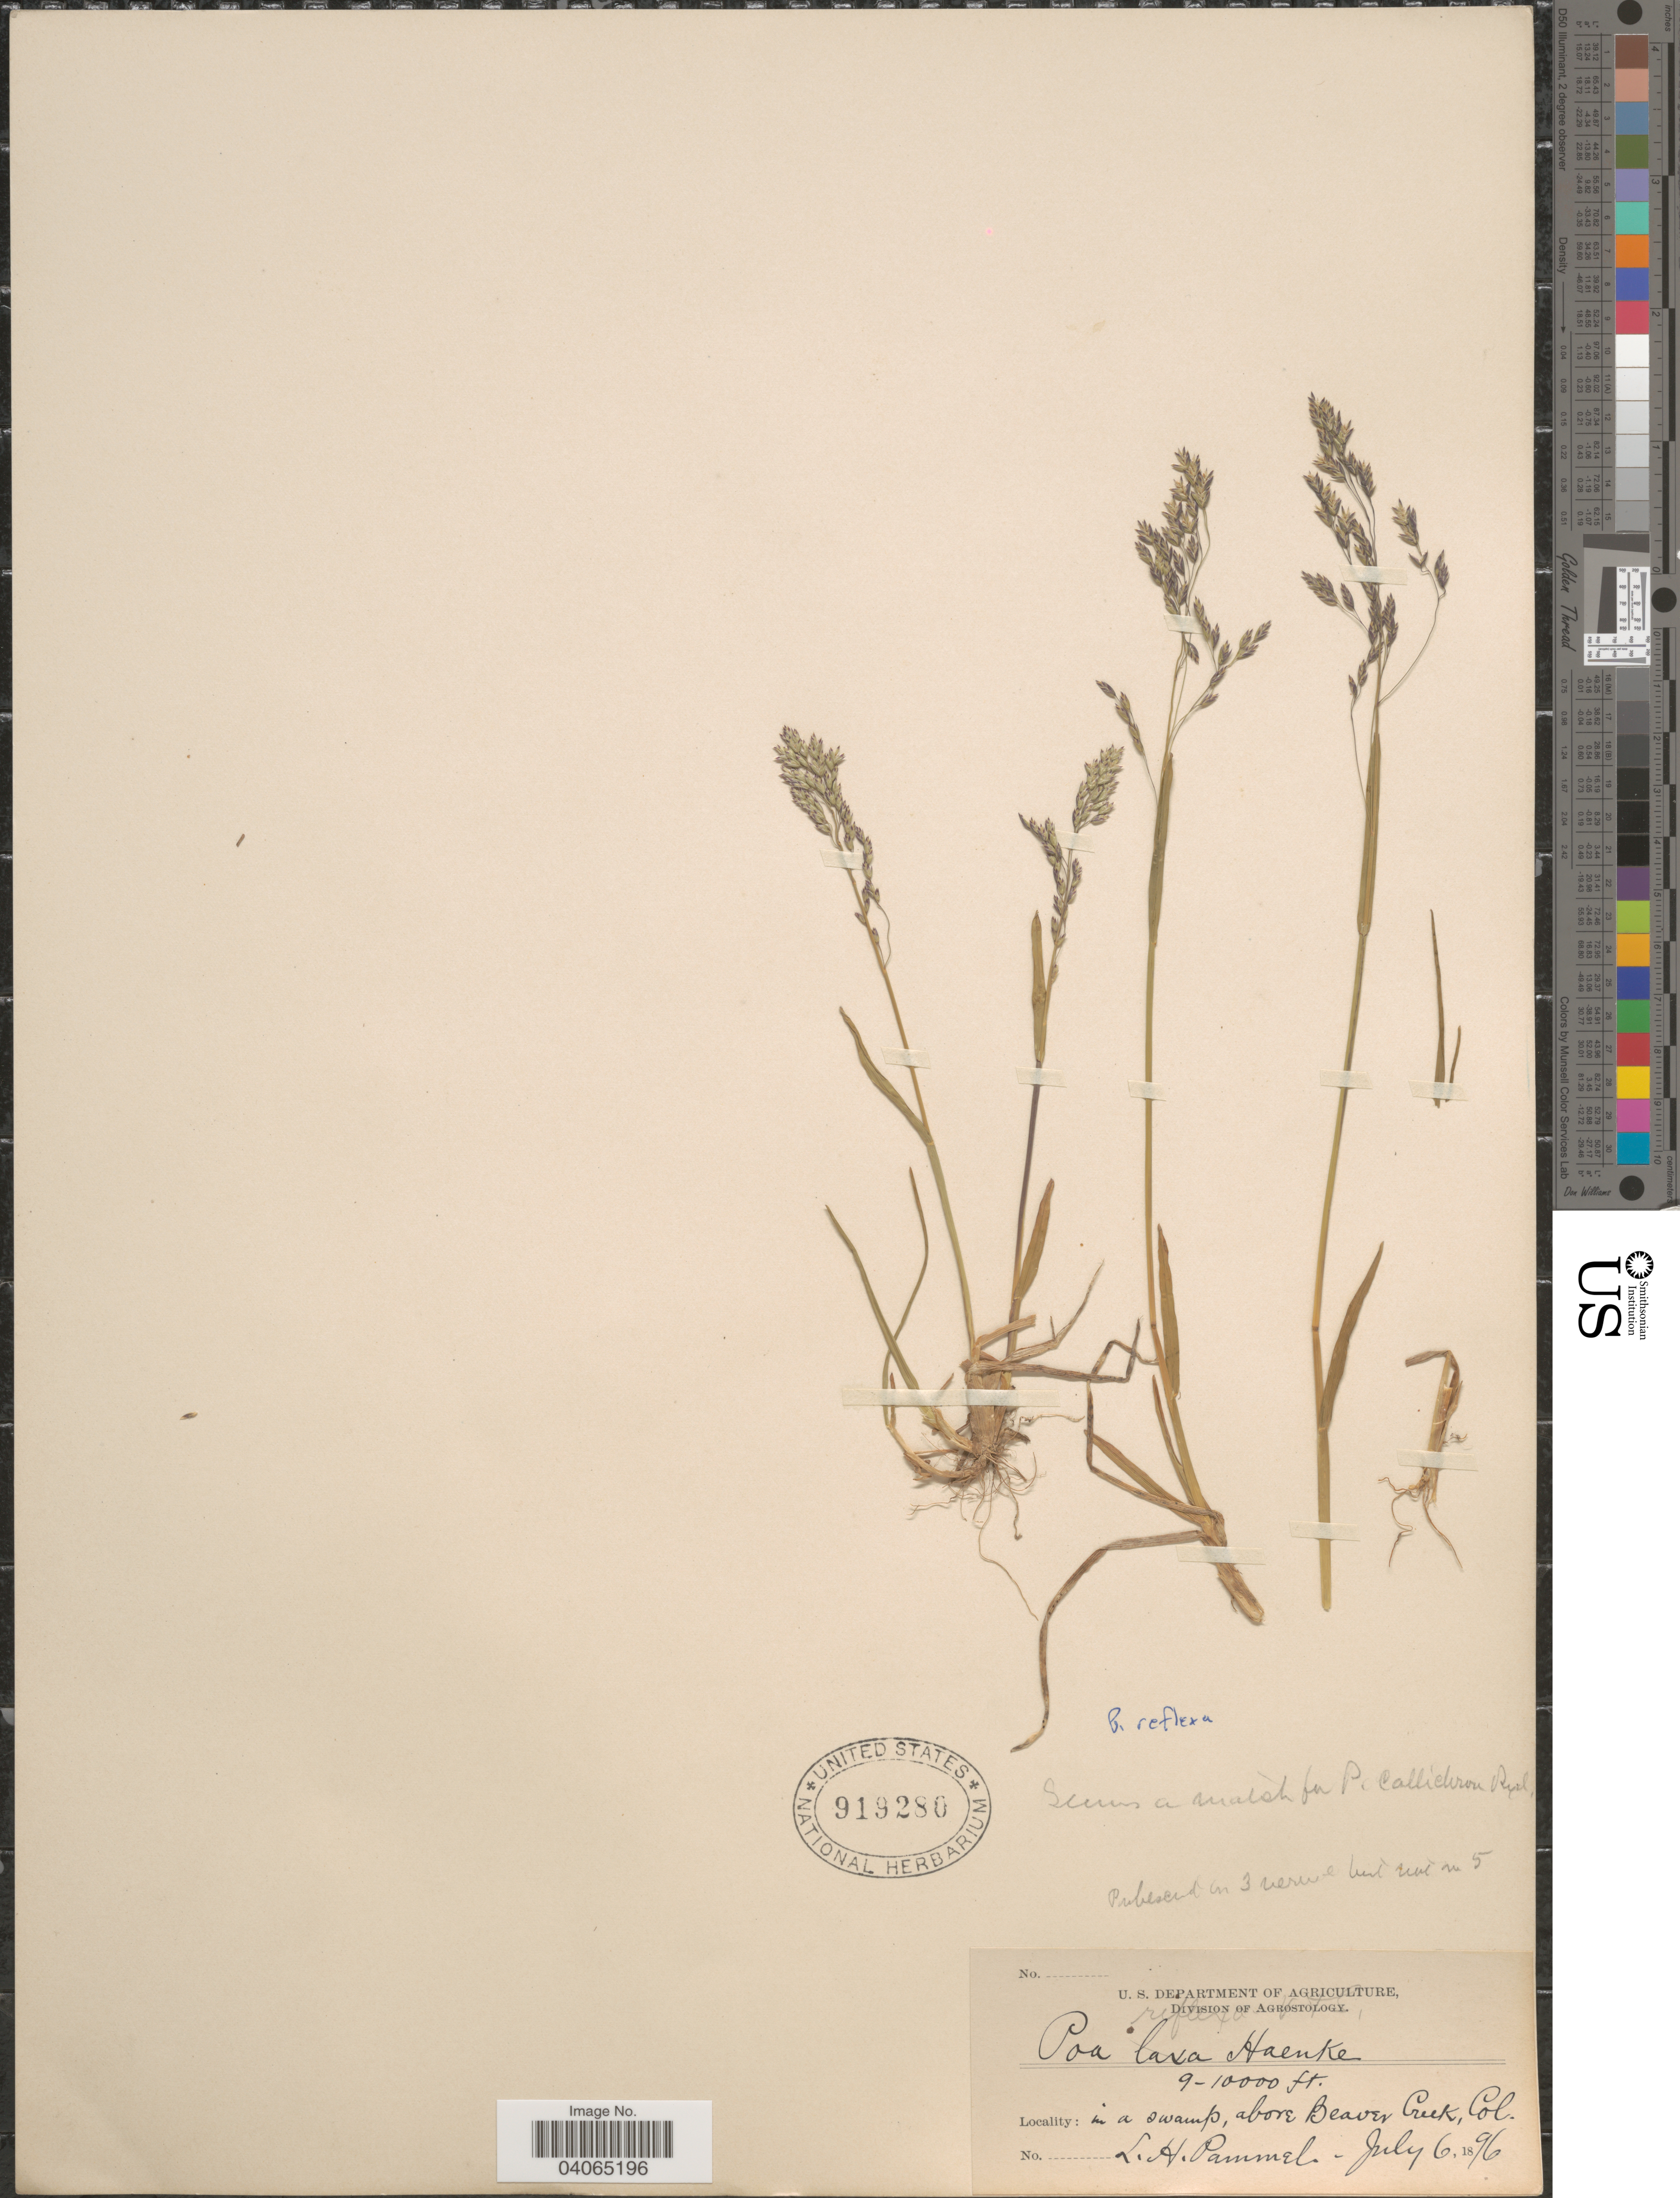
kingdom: Plantae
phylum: Tracheophyta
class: Liliopsida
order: Poales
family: Poaceae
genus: Poa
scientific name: Poa reflexa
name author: Vasey & Scribn.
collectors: L. Pammell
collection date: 1896-07-06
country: United States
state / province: Colorado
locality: In a swamp, above Beaver Creek.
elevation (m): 2743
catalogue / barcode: US 919280